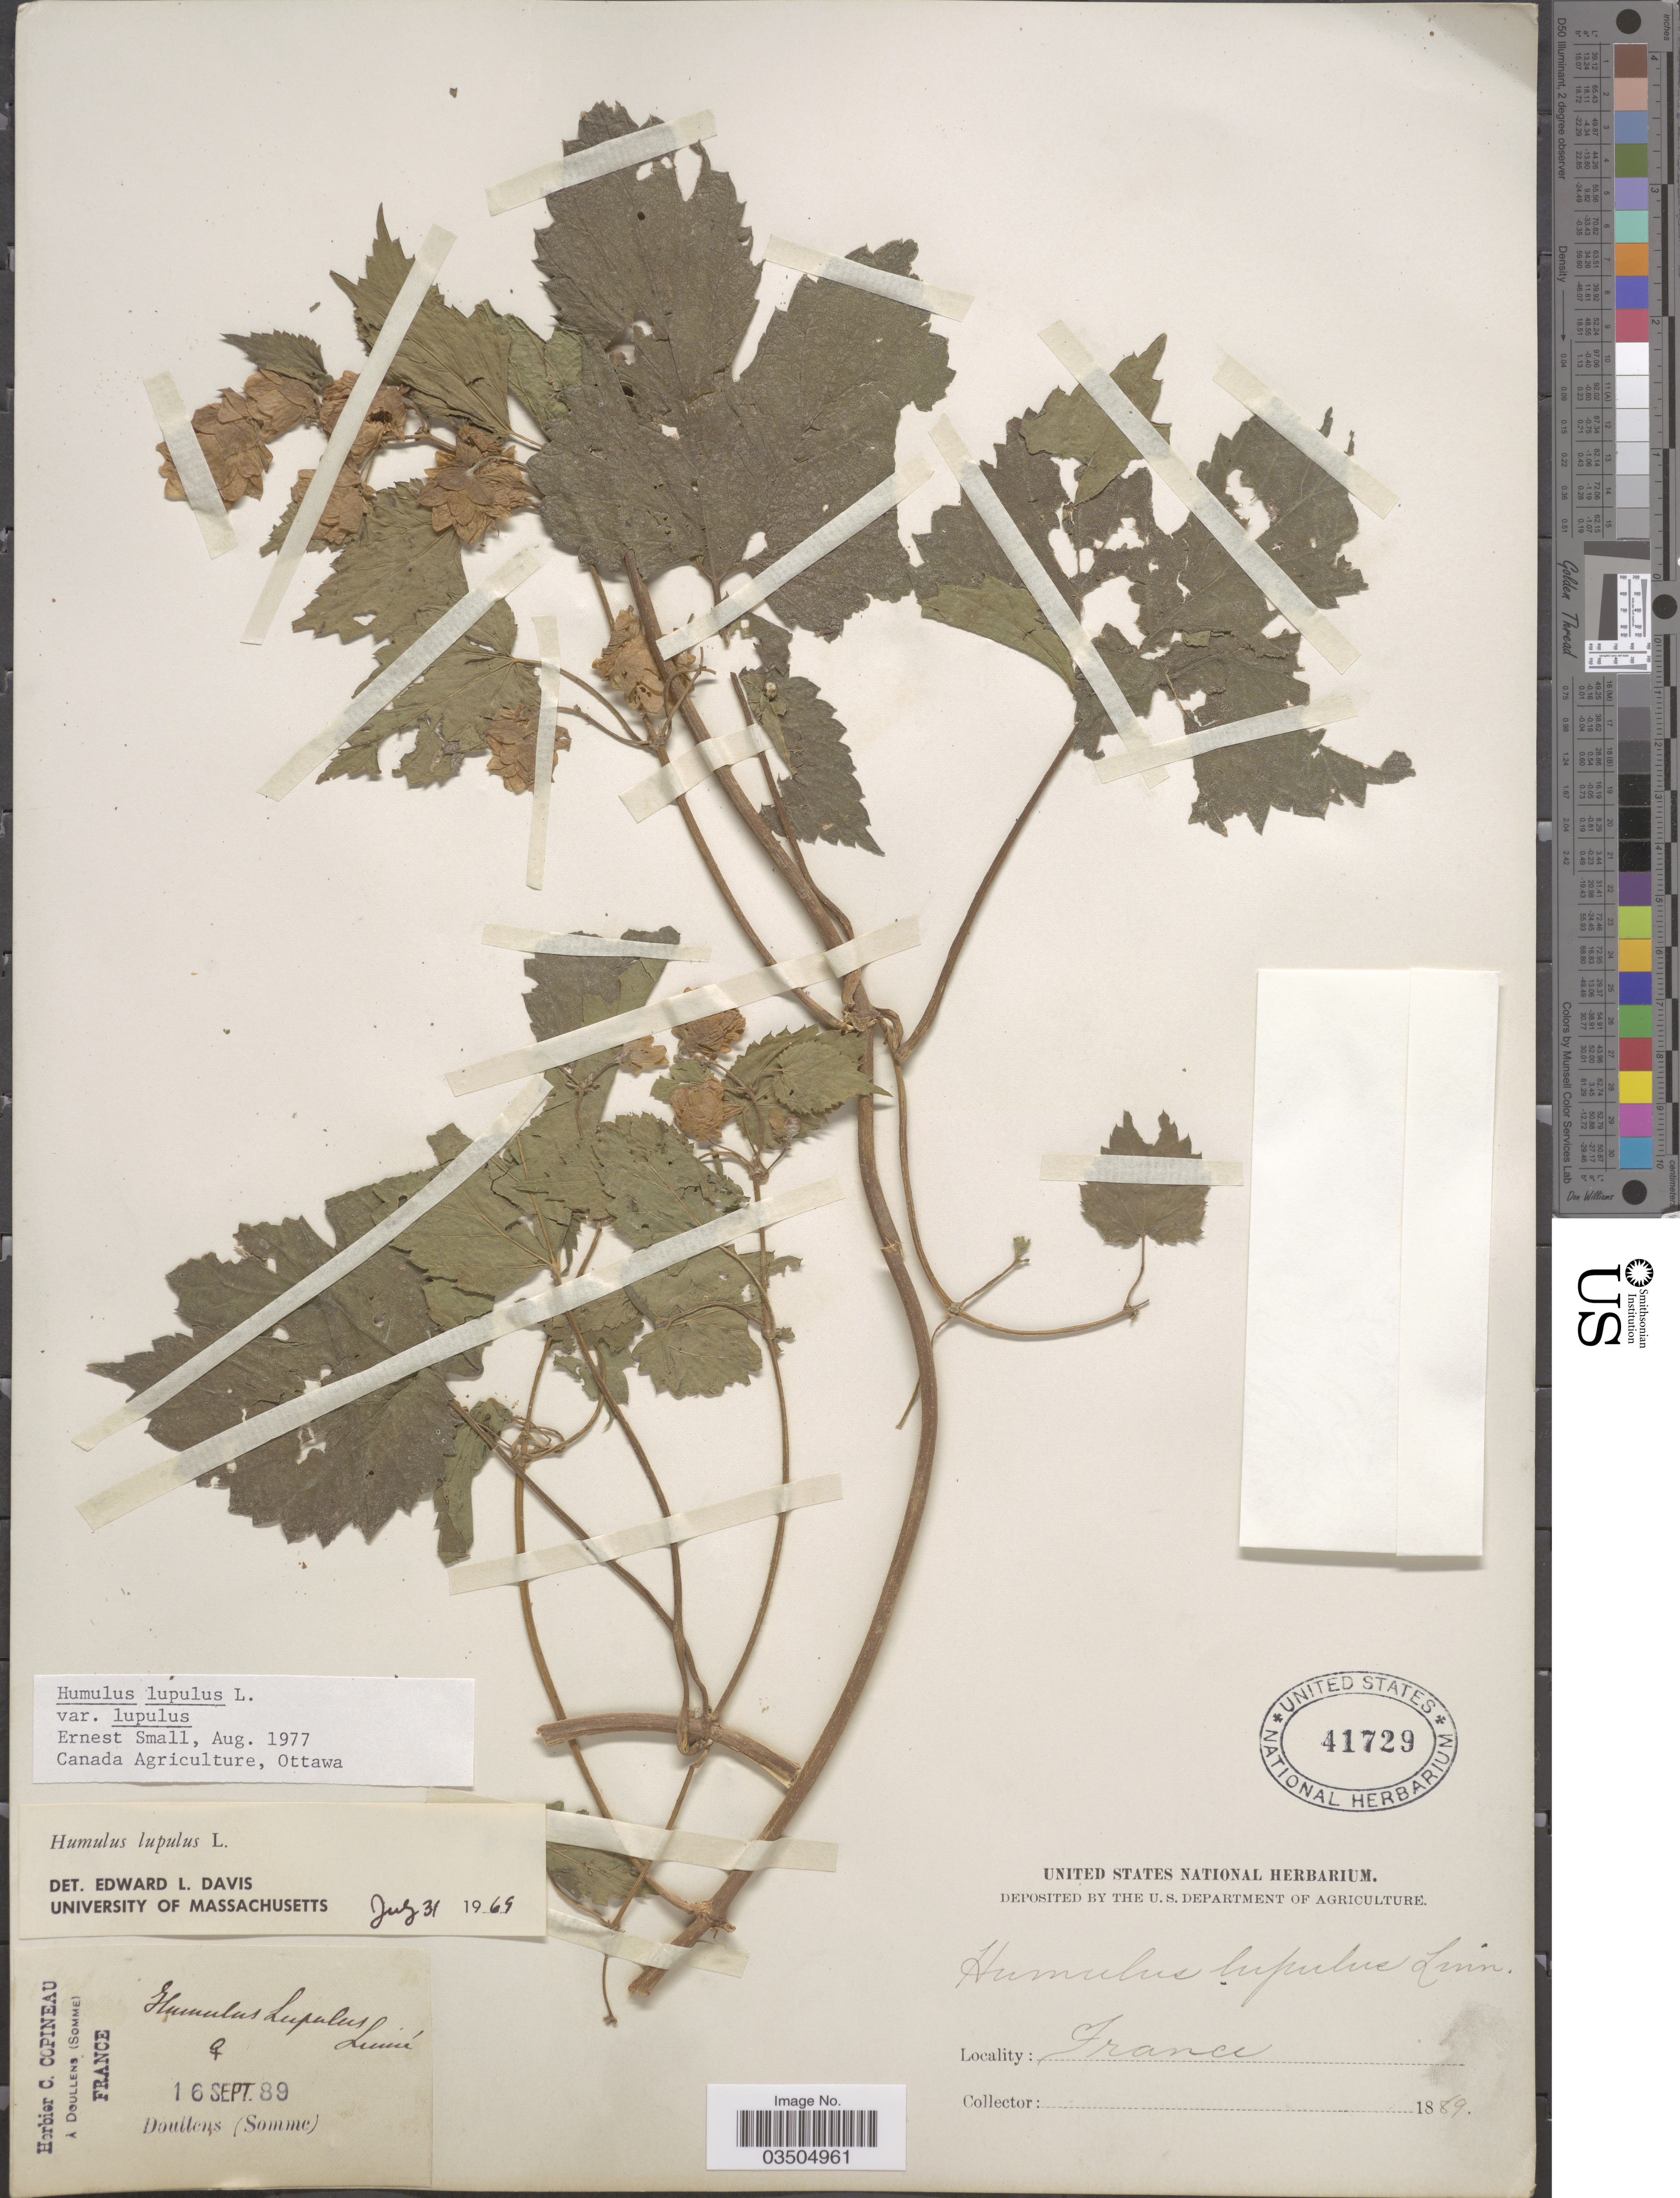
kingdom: Plantae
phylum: Tracheophyta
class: Magnoliopsida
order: Rosales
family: Cannabaceae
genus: Humulus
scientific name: Humulus lupulus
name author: L.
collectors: ex herb. C. Copineau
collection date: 1889-08-16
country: France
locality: Doullens (Somme).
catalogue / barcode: US 41729